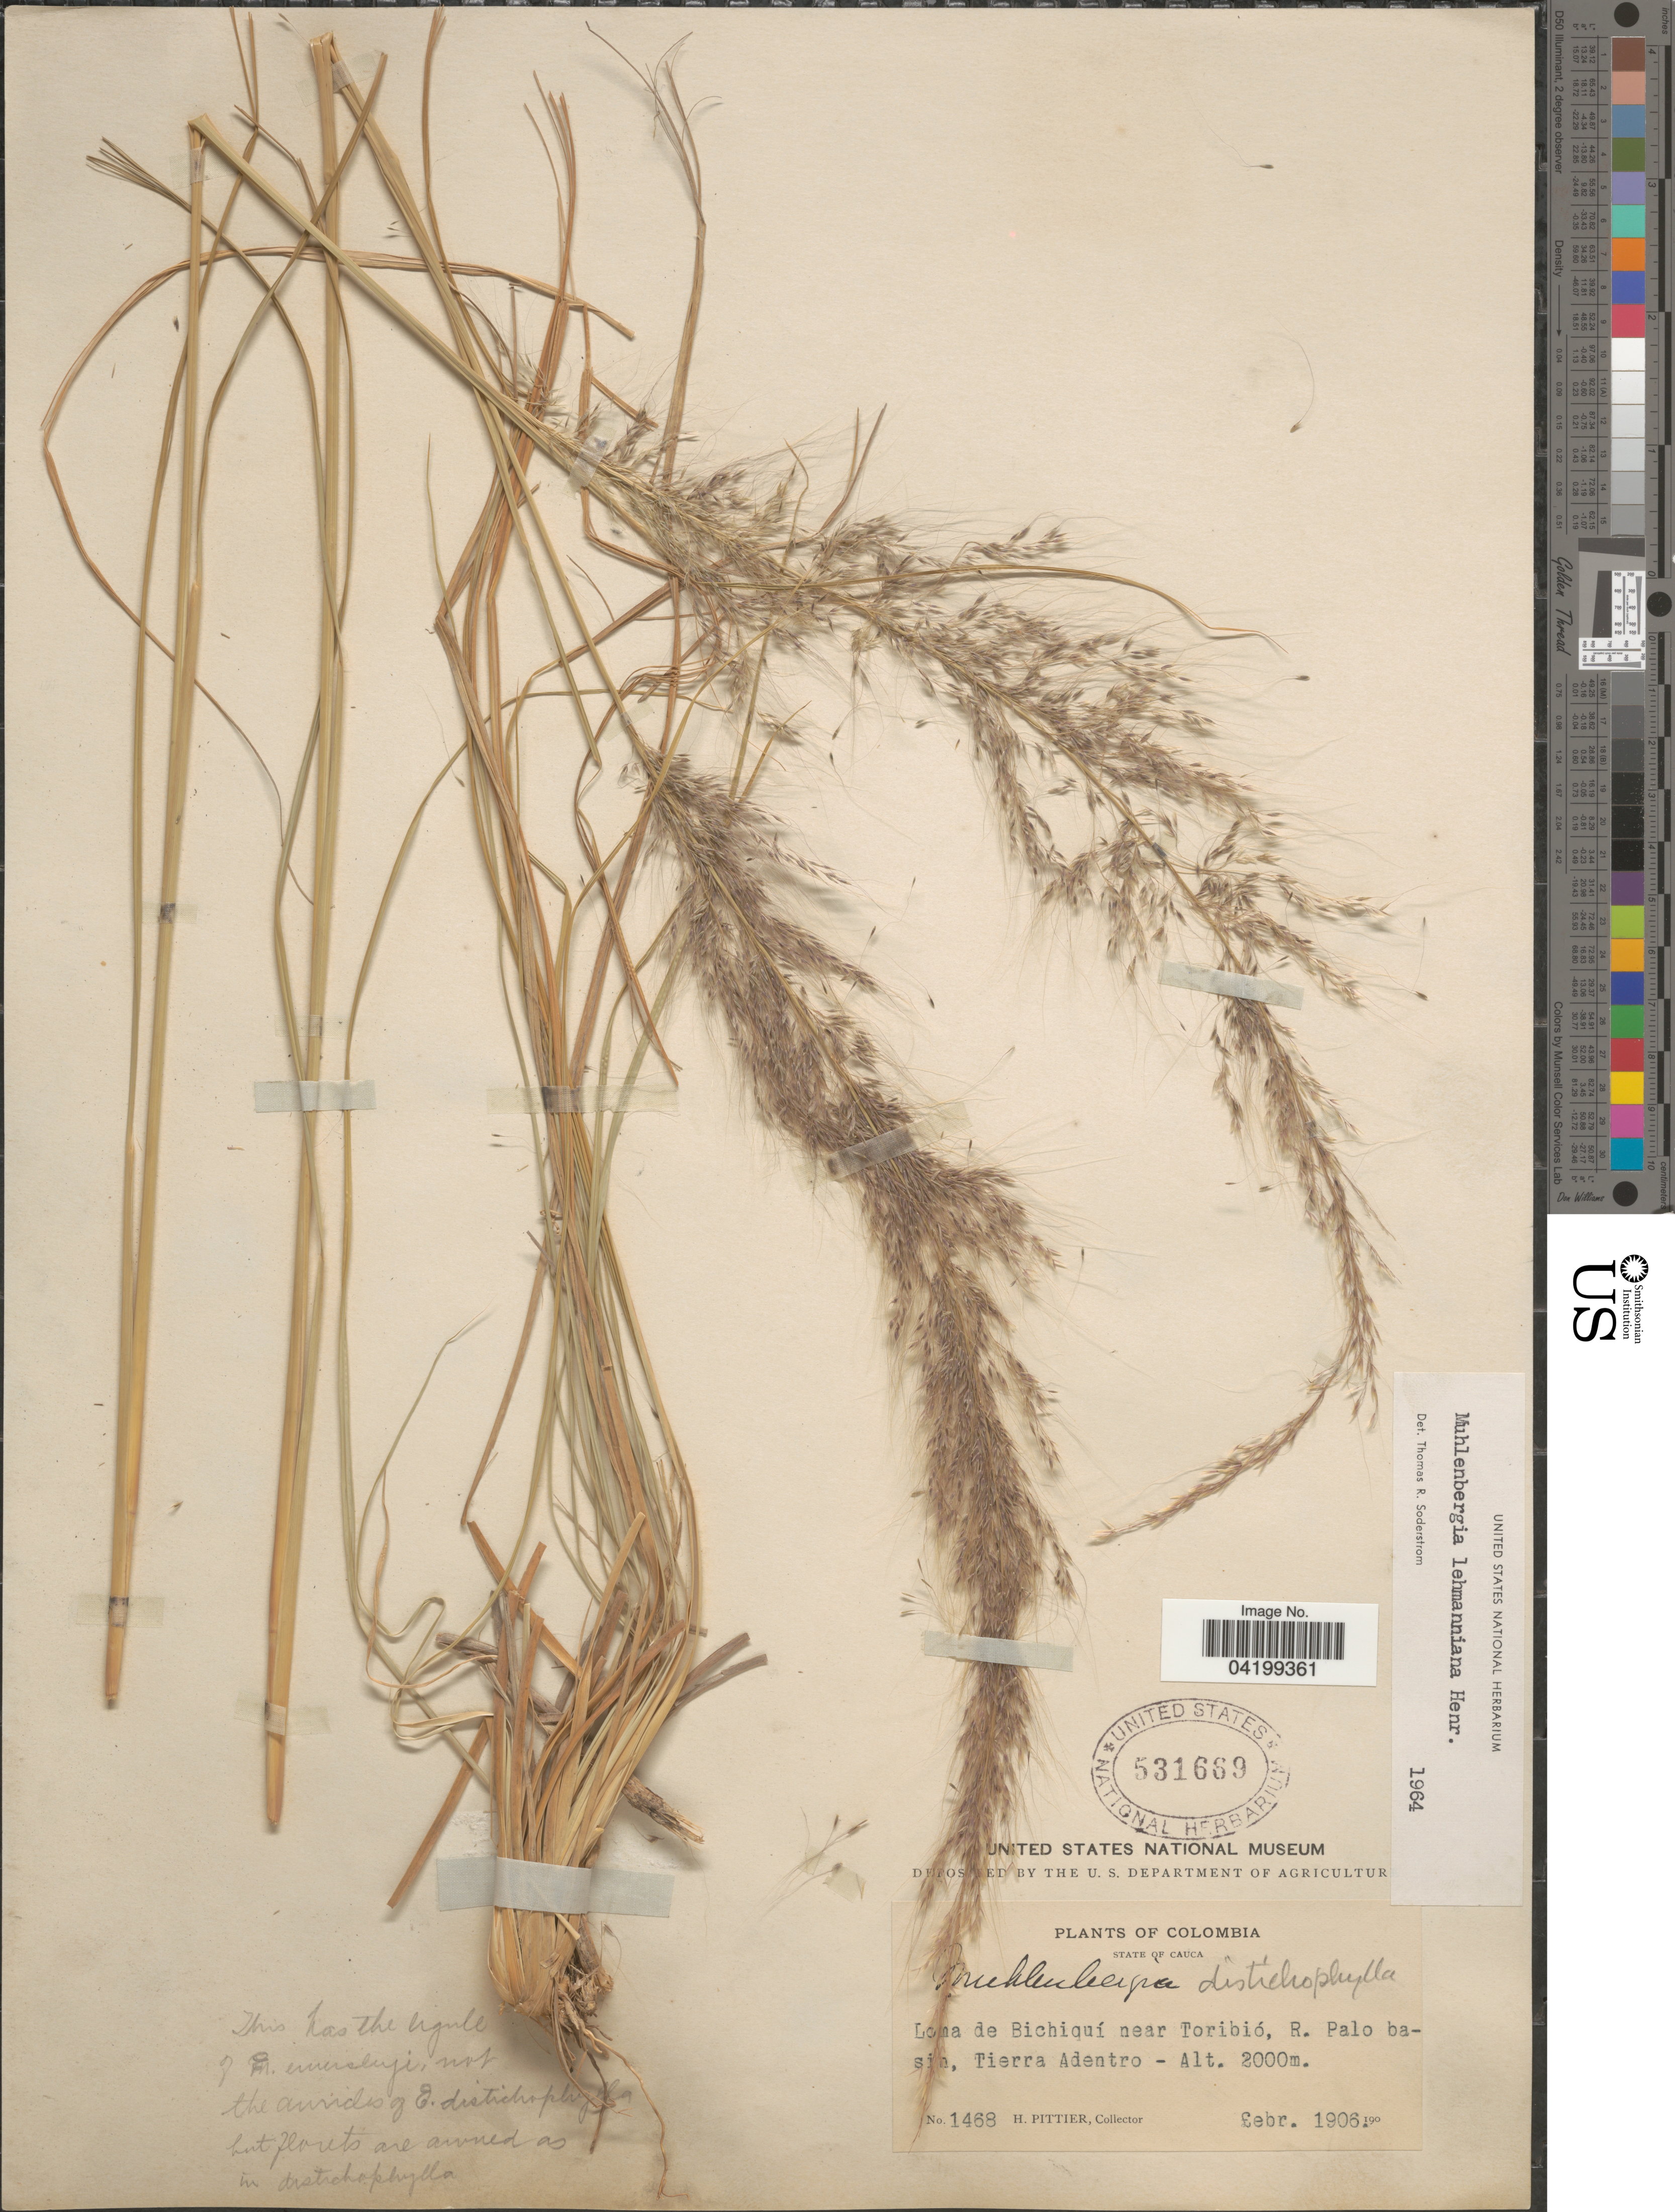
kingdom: Plantae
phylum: Tracheophyta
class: Liliopsida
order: Poales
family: Poaceae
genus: Muhlenbergia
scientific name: Muhlenbergia lehmanniana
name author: Henr.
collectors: H. F. Pittier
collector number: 1468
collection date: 1906-02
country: Colombia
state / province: Cauca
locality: Loma de Bichiquí near Toribió, R. Palo basin, Tierra Adentro.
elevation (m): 2000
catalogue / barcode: US 531669